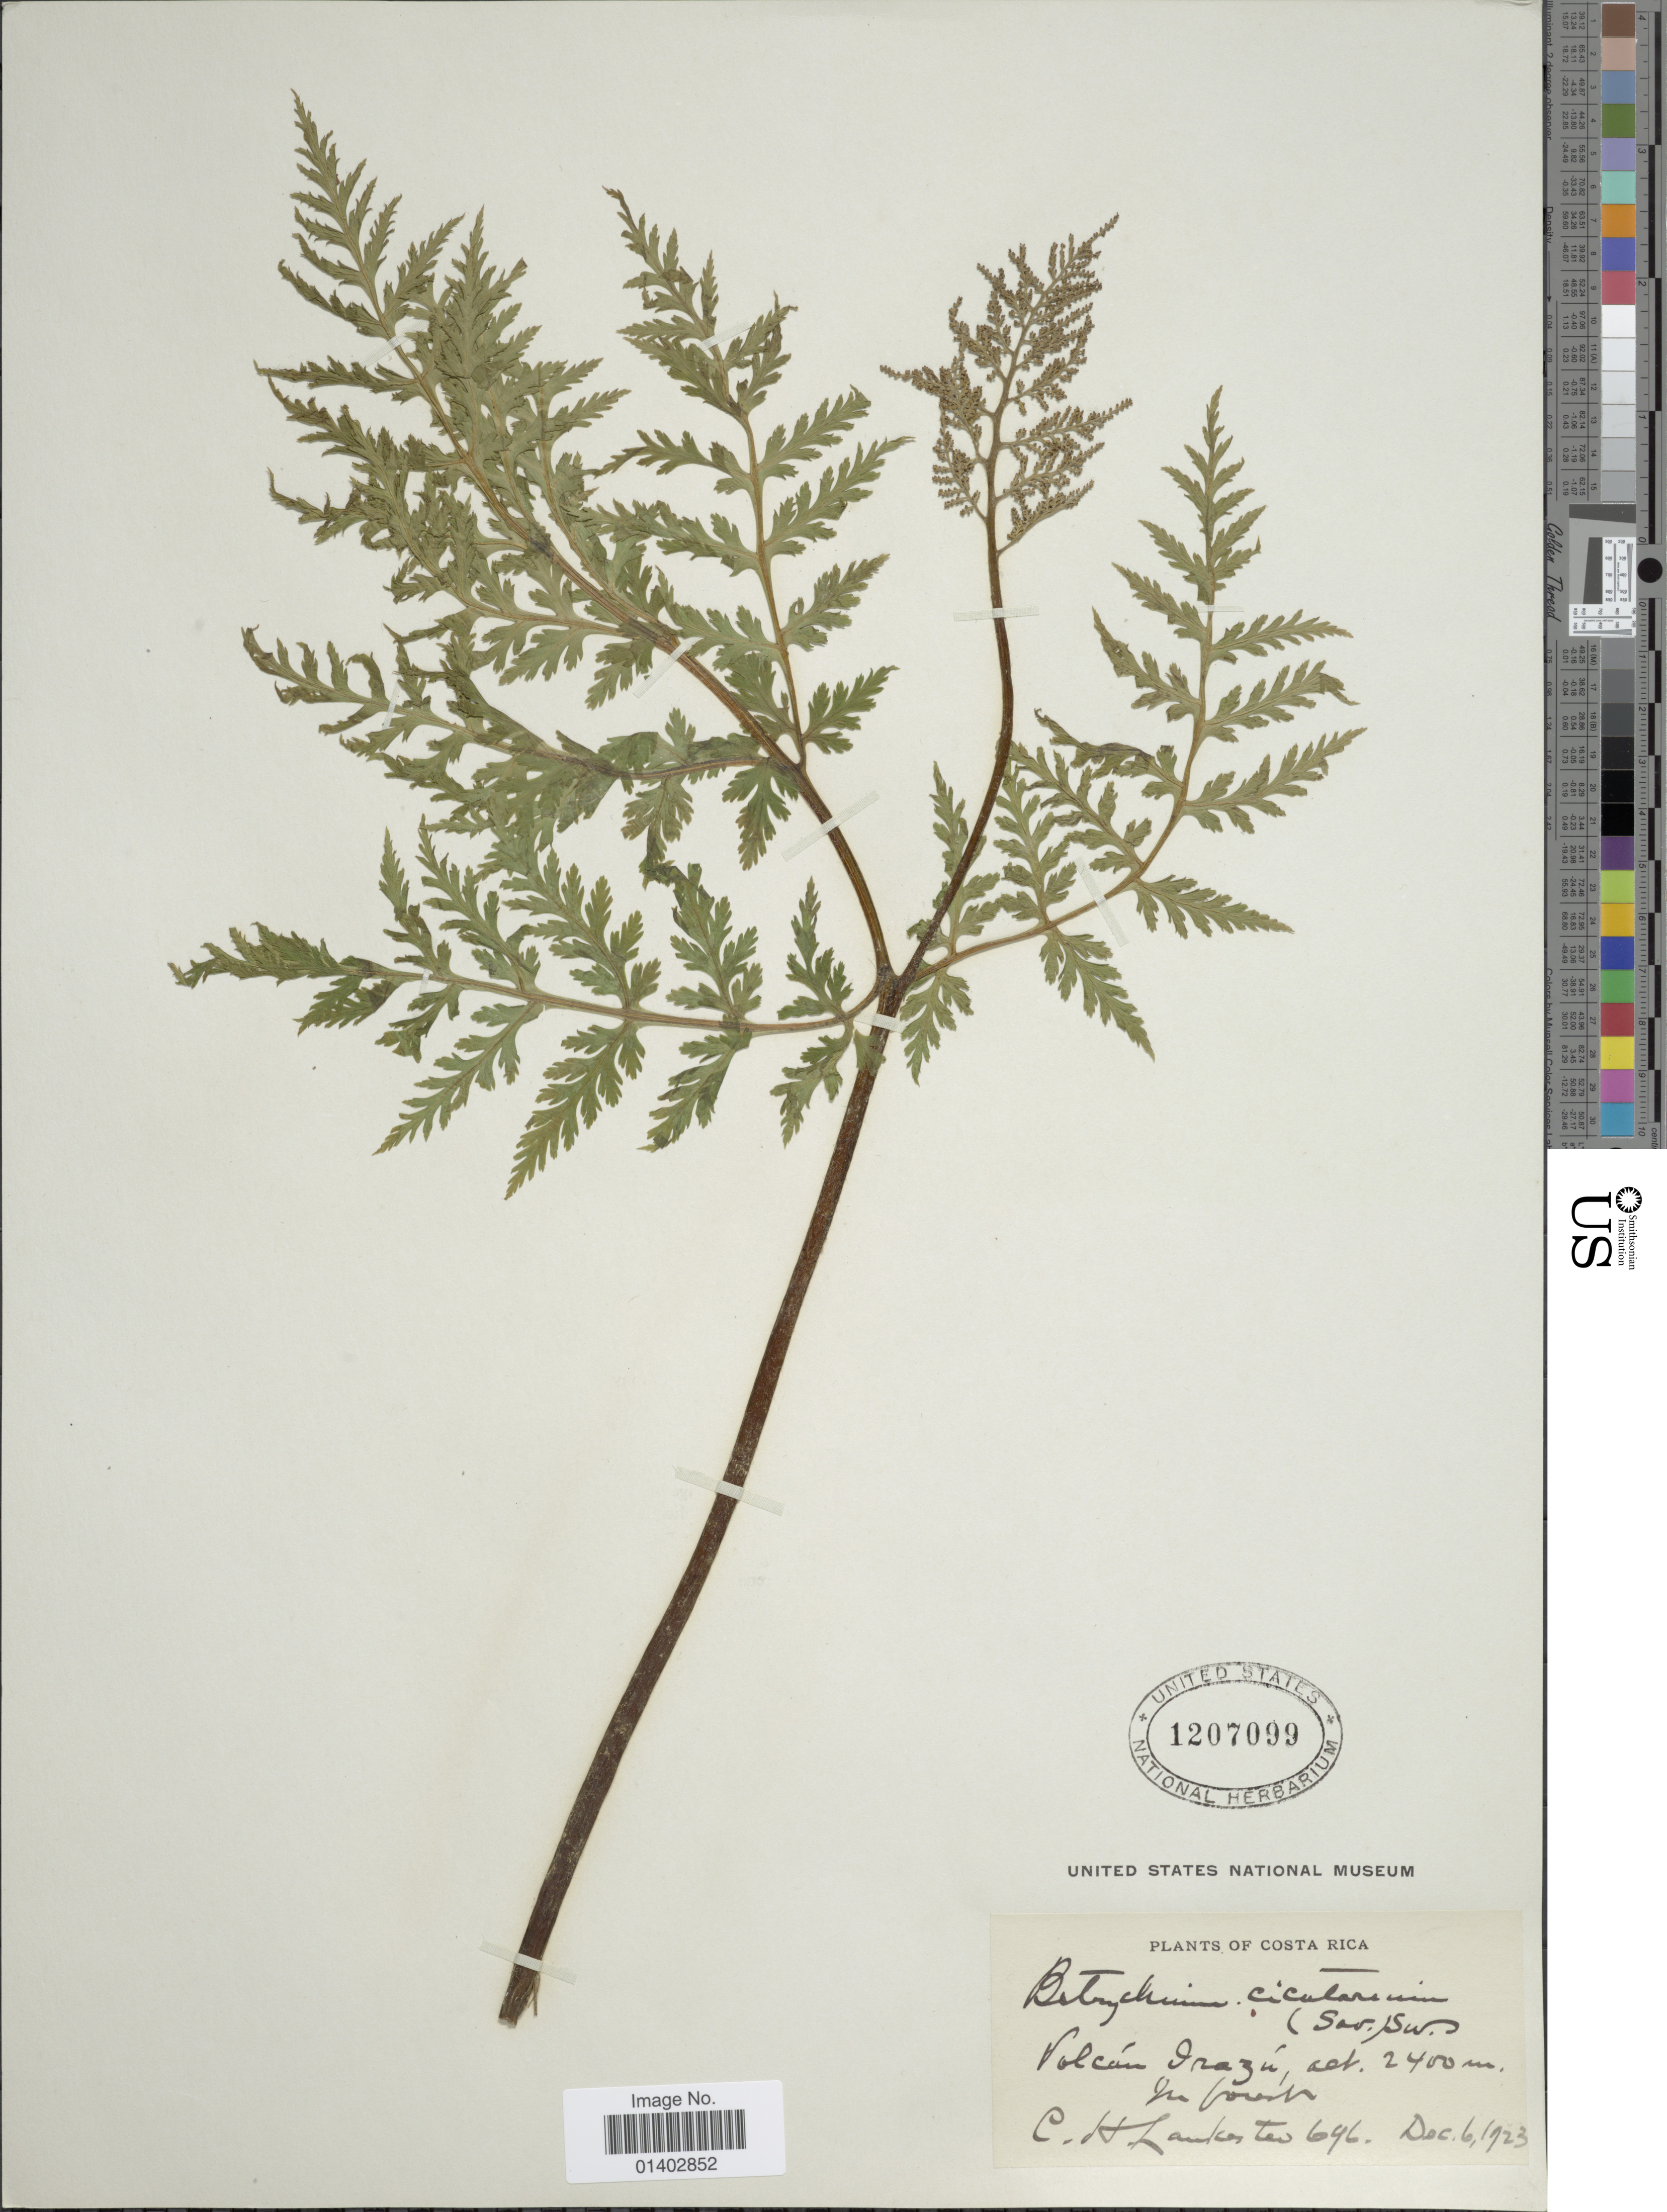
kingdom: Plantae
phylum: Tracheophyta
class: Polypodiopsida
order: Ophioglossales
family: Ophioglossaceae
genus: Botrychium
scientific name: Botrychium virginianum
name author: (L.) Sw.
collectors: C. H. Lankester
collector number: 696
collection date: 1923-12-06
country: Costa Rica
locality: Volcán Irazú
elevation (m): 2400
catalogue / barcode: US 1207099